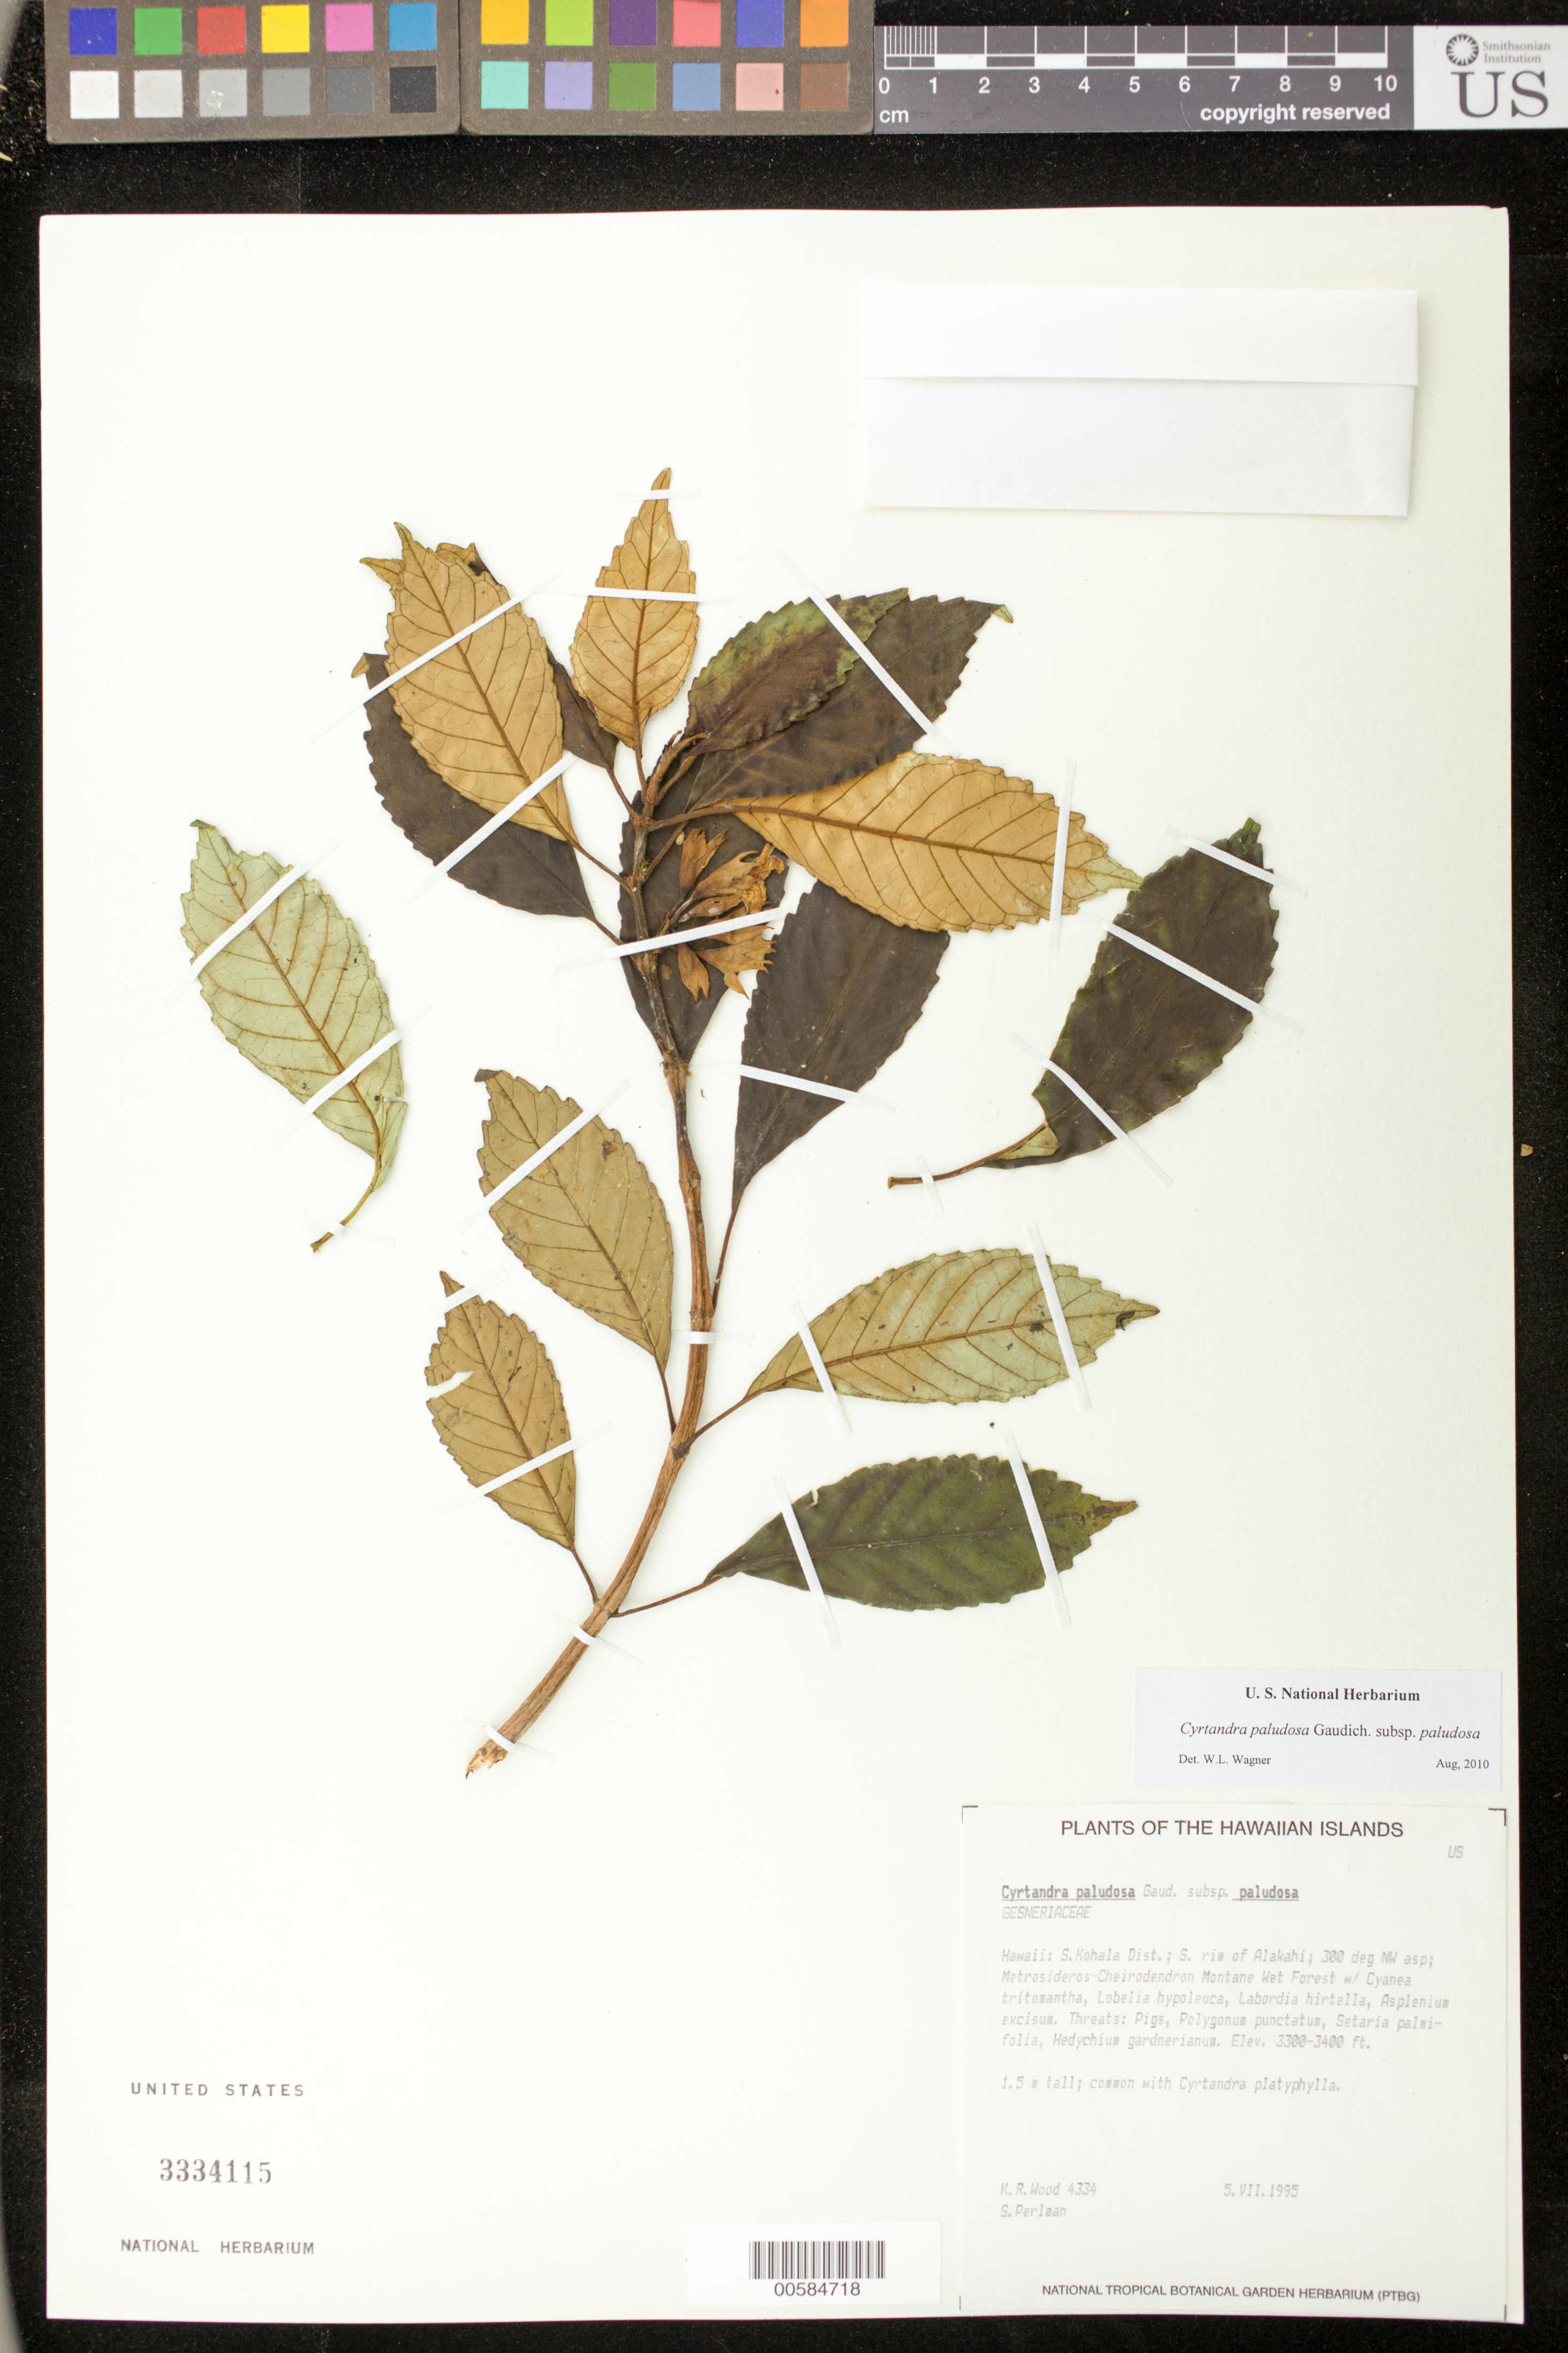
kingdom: Plantae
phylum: Tracheophyta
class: Magnoliopsida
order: Lamiales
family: Gesneriaceae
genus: Cyrtandra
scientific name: Cyrtandra paludosa var. paludosa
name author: Gaudich.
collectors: K. R. Wood & S. P. Perlman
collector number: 4334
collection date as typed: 5 Jul 1995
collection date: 1995-07-05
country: United States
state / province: Hawaii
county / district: Hawaii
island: Hawaii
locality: S Kohala Dist; S rim of Alakahi; 300 deg NW asp.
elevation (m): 1006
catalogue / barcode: US 3334115